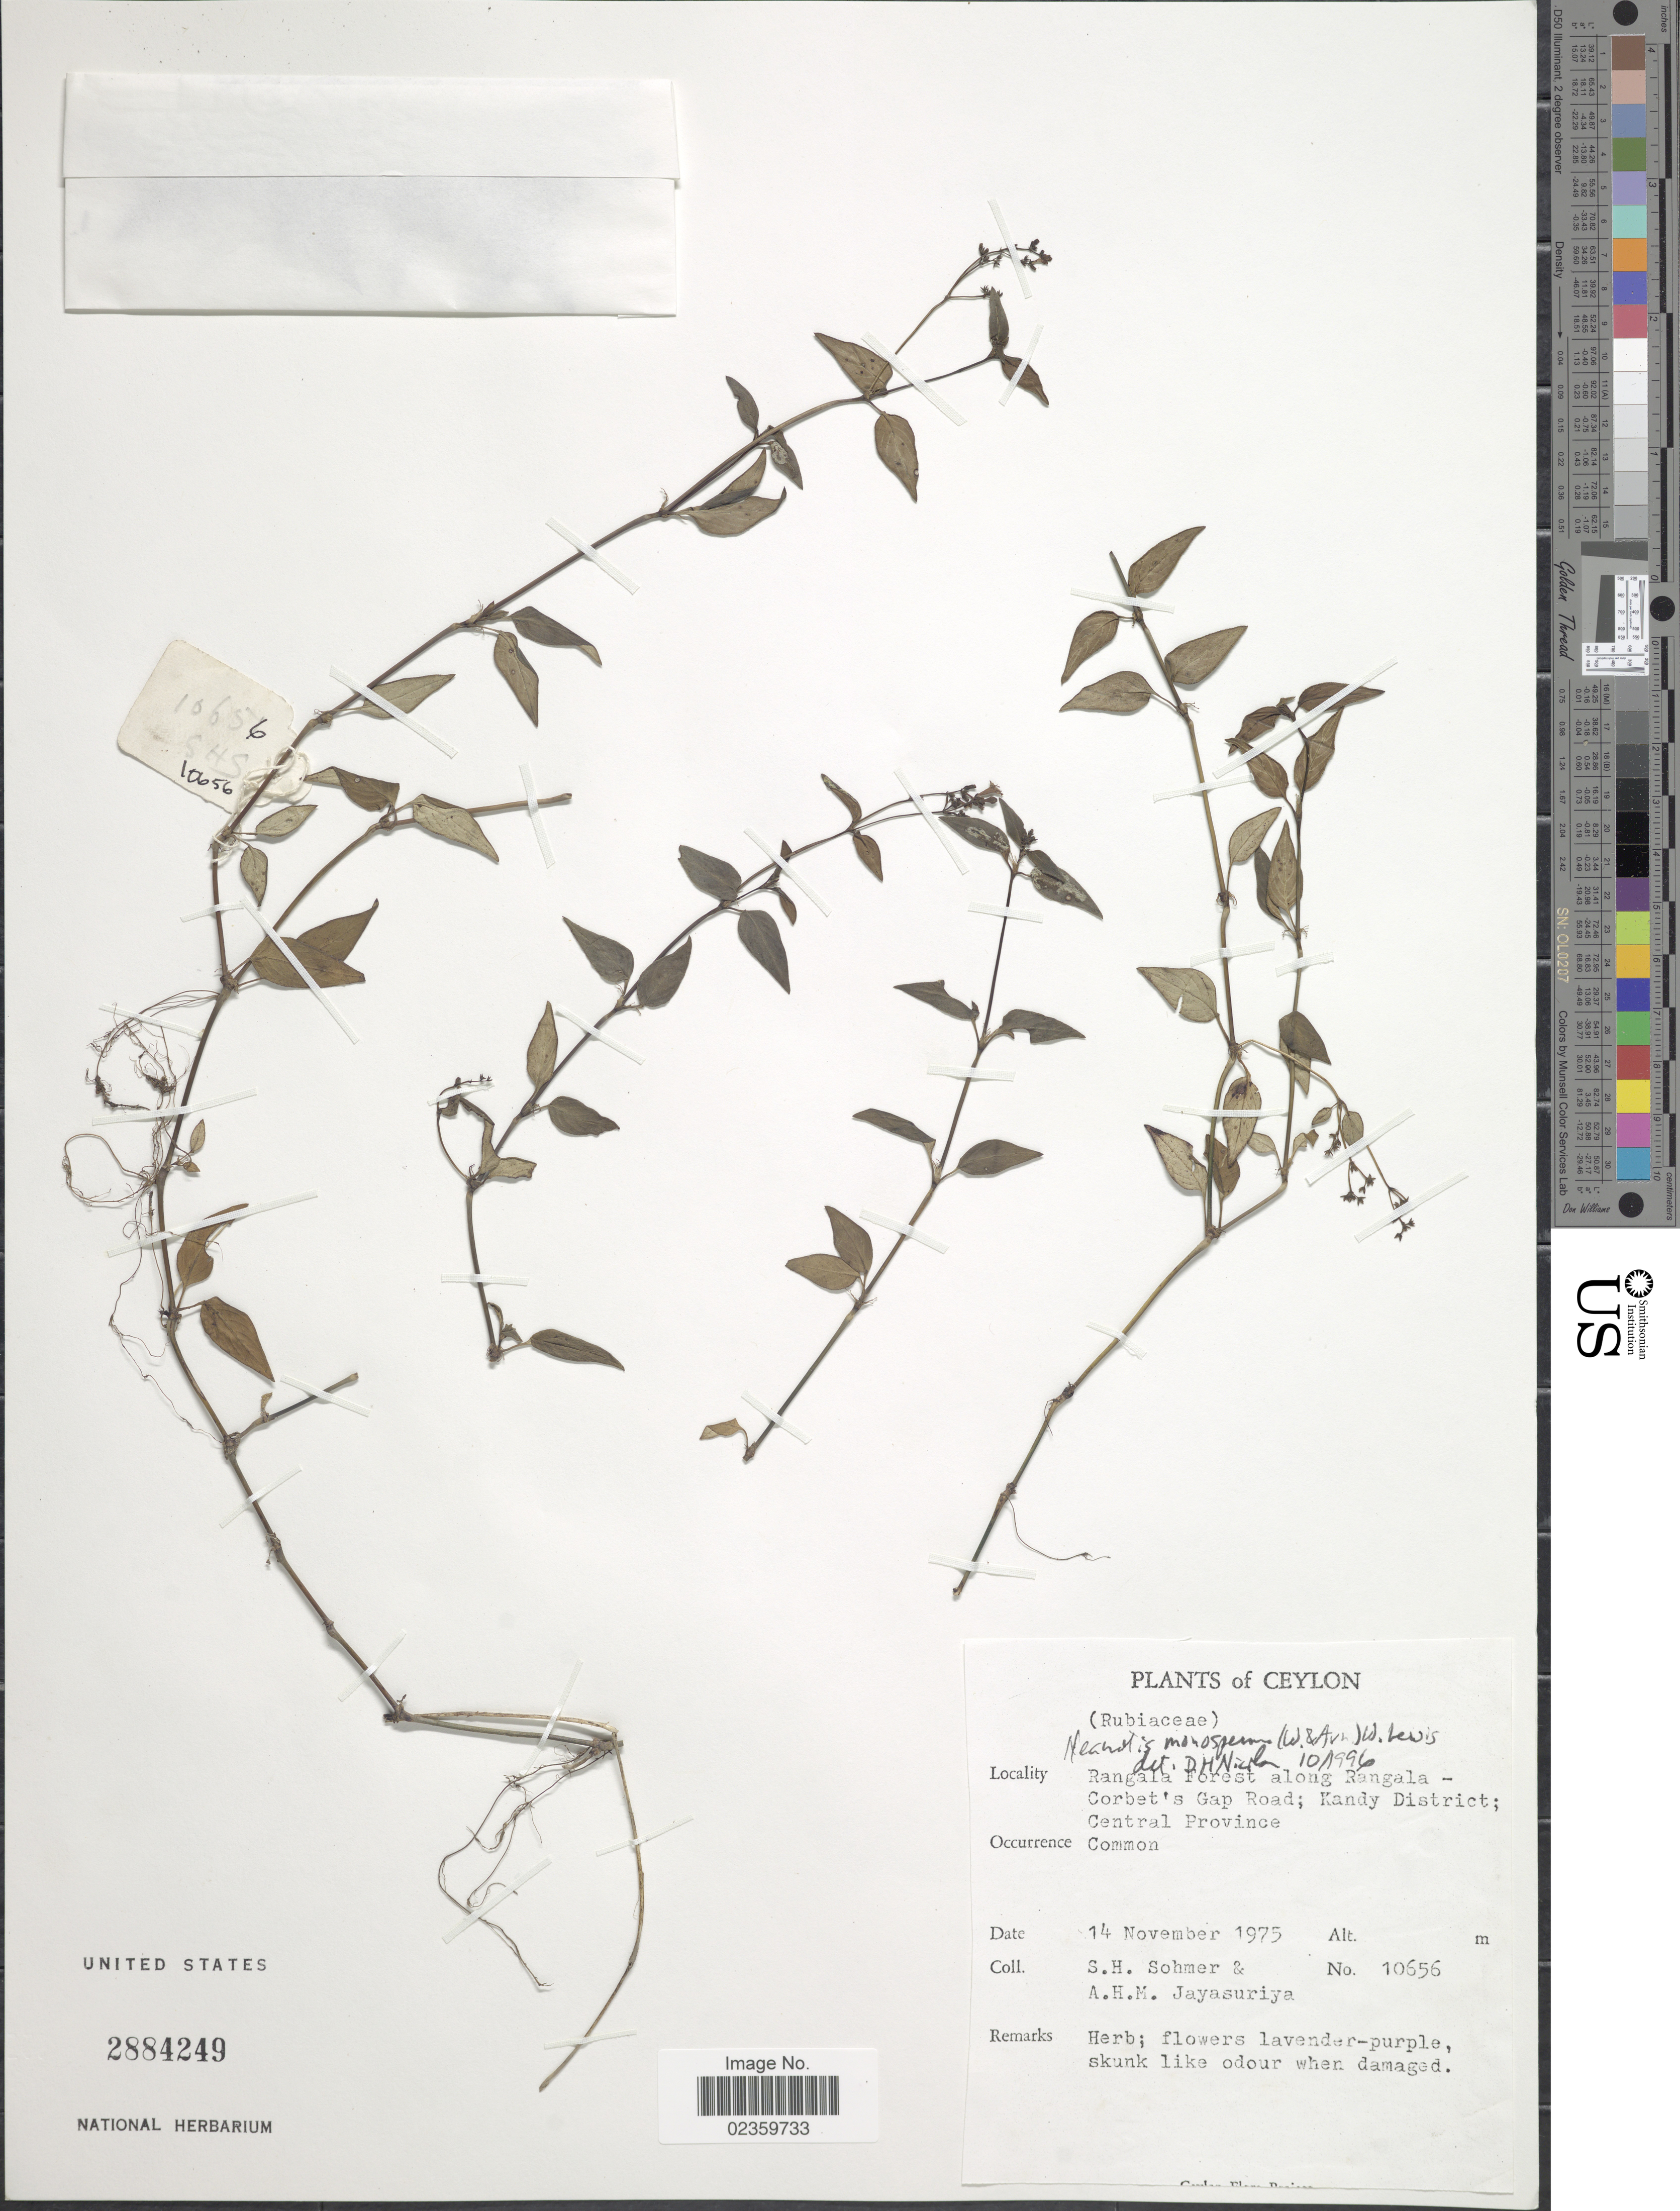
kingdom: Plantae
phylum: Tracheophyta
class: Magnoliopsida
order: Gentianales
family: Rubiaceae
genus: Neanotis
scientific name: Neanotis monosperma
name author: (Wight & Arn.) W.H. Lewis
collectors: S. H. Sohmer & A. H. Jayasuriya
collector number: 10656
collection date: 1975-11-14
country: Sri Lanka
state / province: Central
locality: Ceylon, Rangala Forest along Rangala - Corbet's Gap Road: Kandy District; Central Province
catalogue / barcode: US 2884249